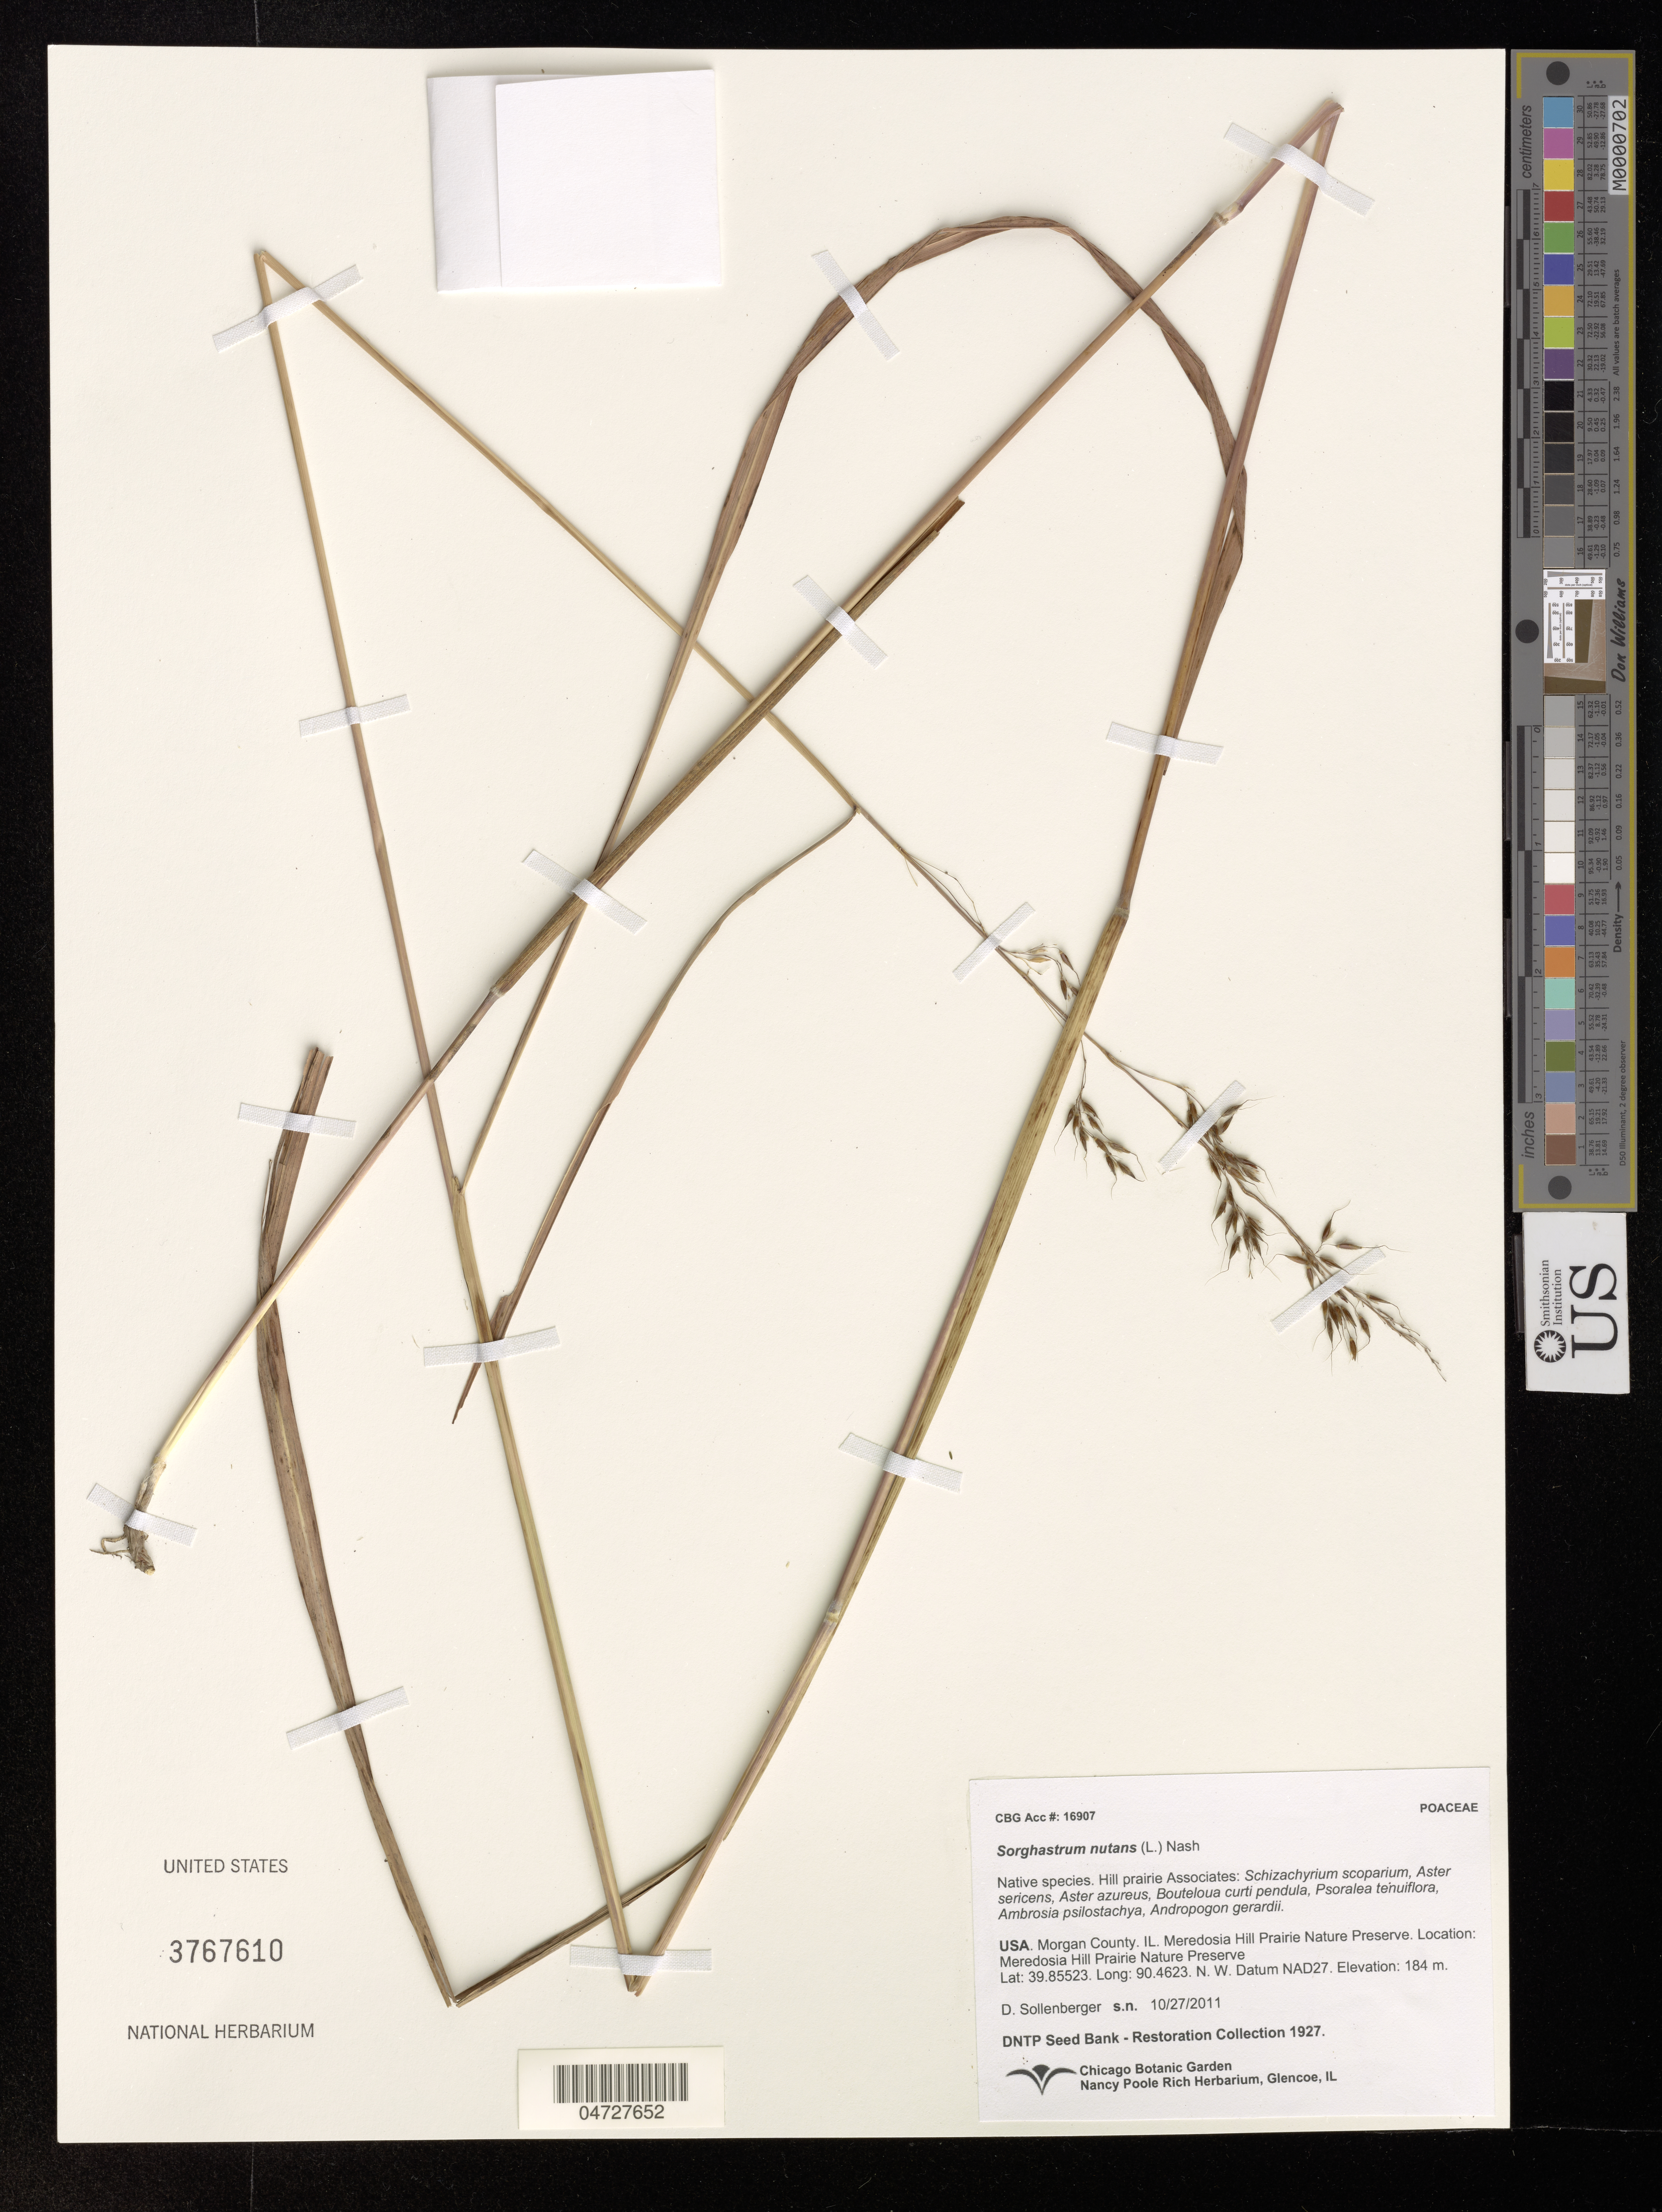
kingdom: Plantae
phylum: Tracheophyta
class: Liliopsida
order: Poales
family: Poaceae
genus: Sorghastrum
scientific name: Sorghastrum nutans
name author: (L.) Nash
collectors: D. Sollenberger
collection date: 2011-10-27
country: United States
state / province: Illinois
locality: Morgan County. Meredosia Hill Prairie Nature Preserve.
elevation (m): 184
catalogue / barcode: US 3767610